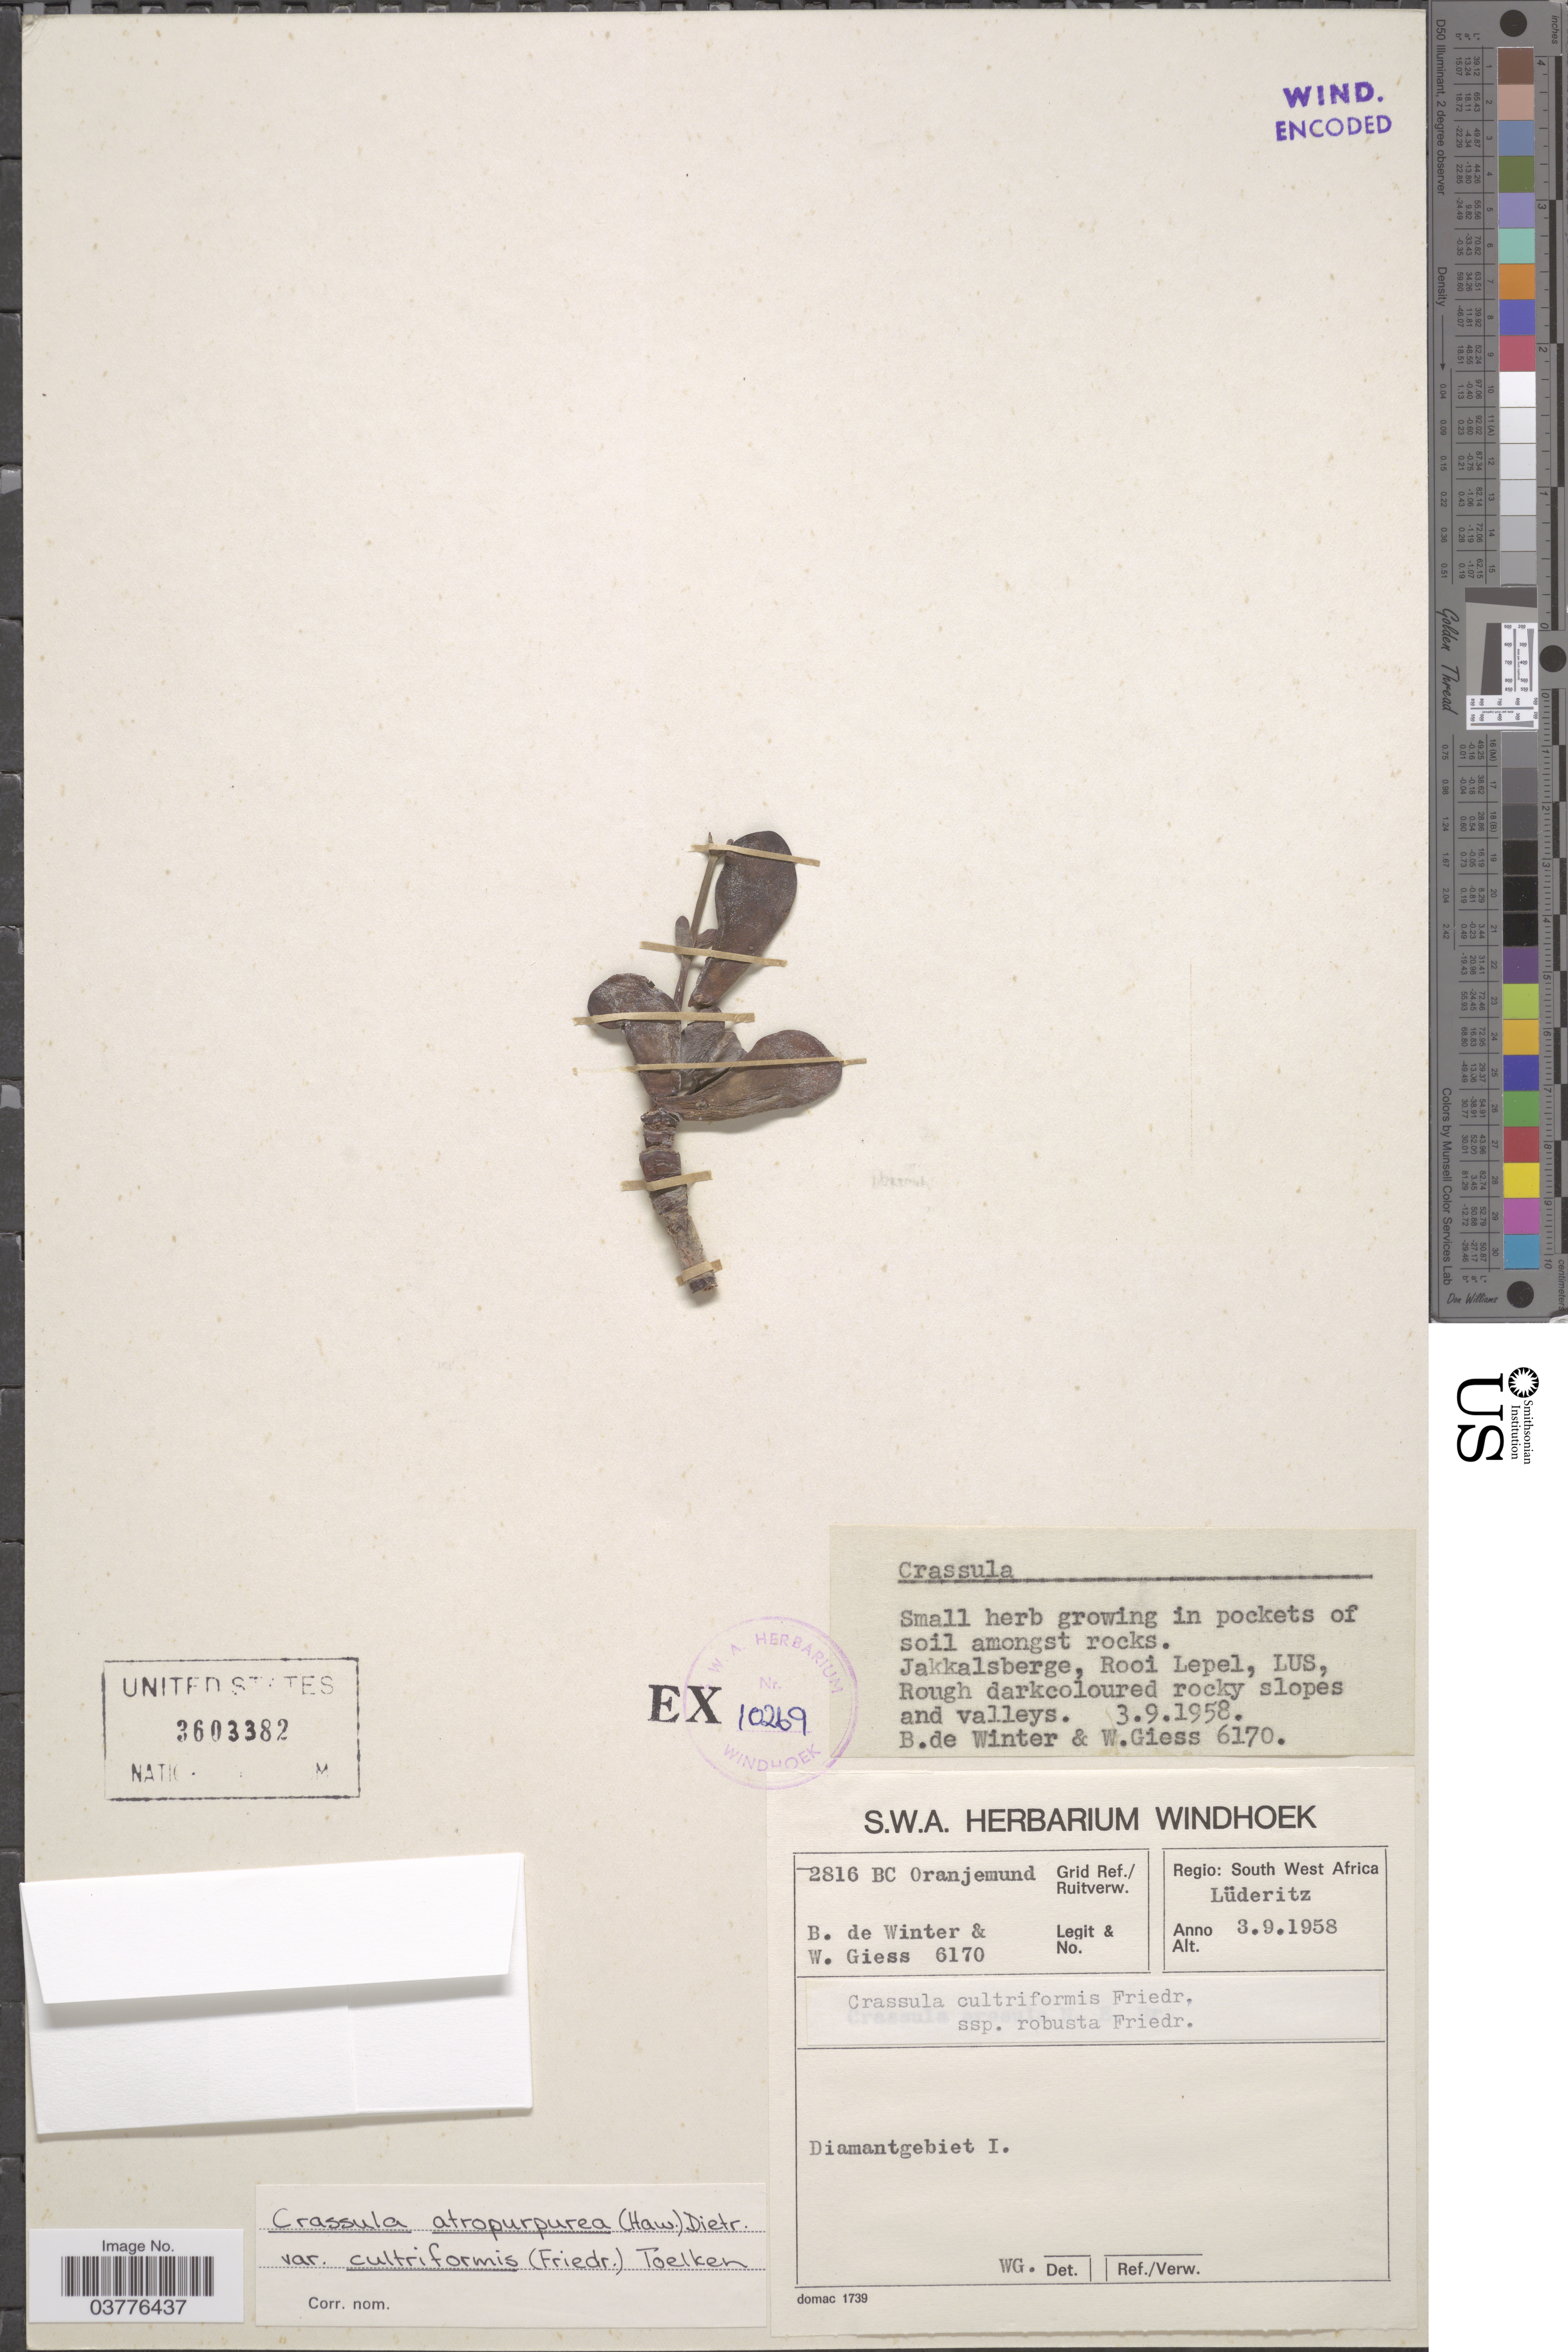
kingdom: Plantae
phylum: Tracheophyta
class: Magnoliopsida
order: Saxifragales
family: Crassulaceae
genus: Crassula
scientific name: Crassula atropurpurea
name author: D. Dietr. & Haw.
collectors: B. de Winter & W. Giess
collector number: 6170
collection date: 1958-09-03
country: Namibia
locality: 2816 BC Oranjemund Grid Ref./Ruitverw. Regio: South West Africa. Lüderitz. Diamantgebiet I.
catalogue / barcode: US 3603382